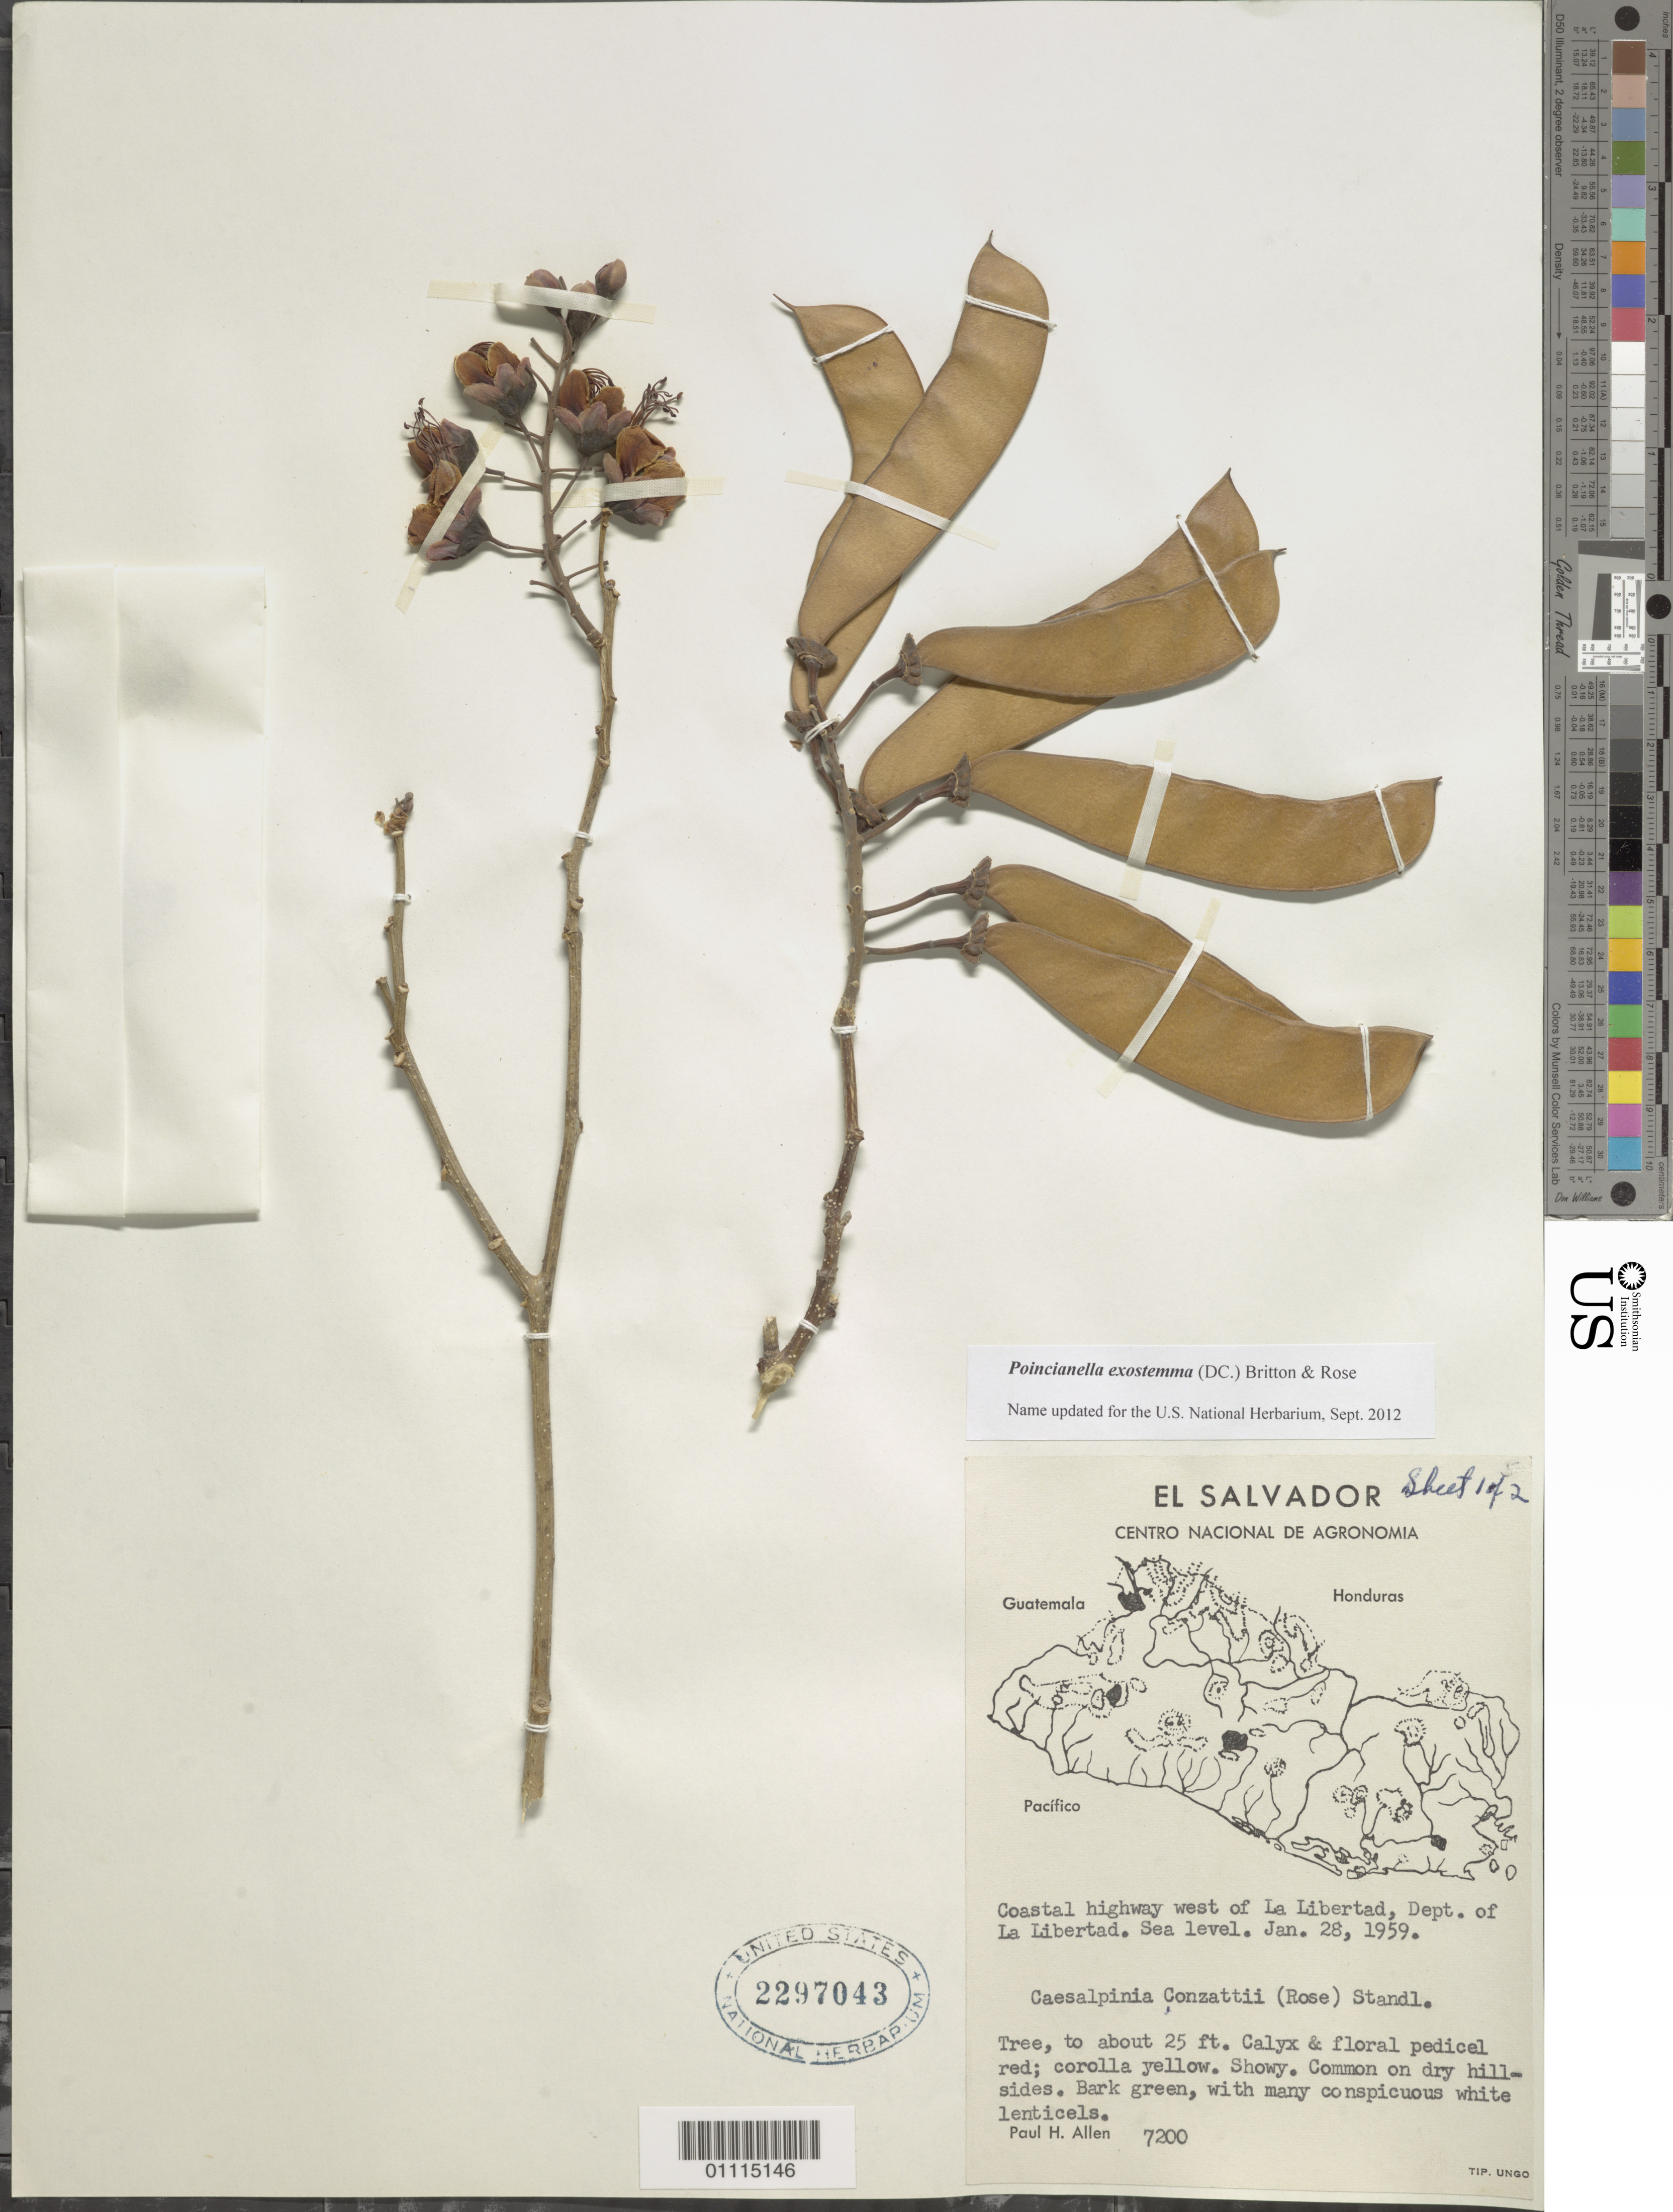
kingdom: Plantae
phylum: Tracheophyta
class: Magnoliopsida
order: Fabales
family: Fabaceae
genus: Erythrostemon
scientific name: Erythrostemon exostemma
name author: (Moc. & Sessé ex DC.) Gagnon & G.P. Lewis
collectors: P. H. Allen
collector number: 7200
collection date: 1959-01-28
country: El Salvador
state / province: La Libertad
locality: La Libertad, coastal highway W of.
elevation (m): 0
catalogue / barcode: US 2297043